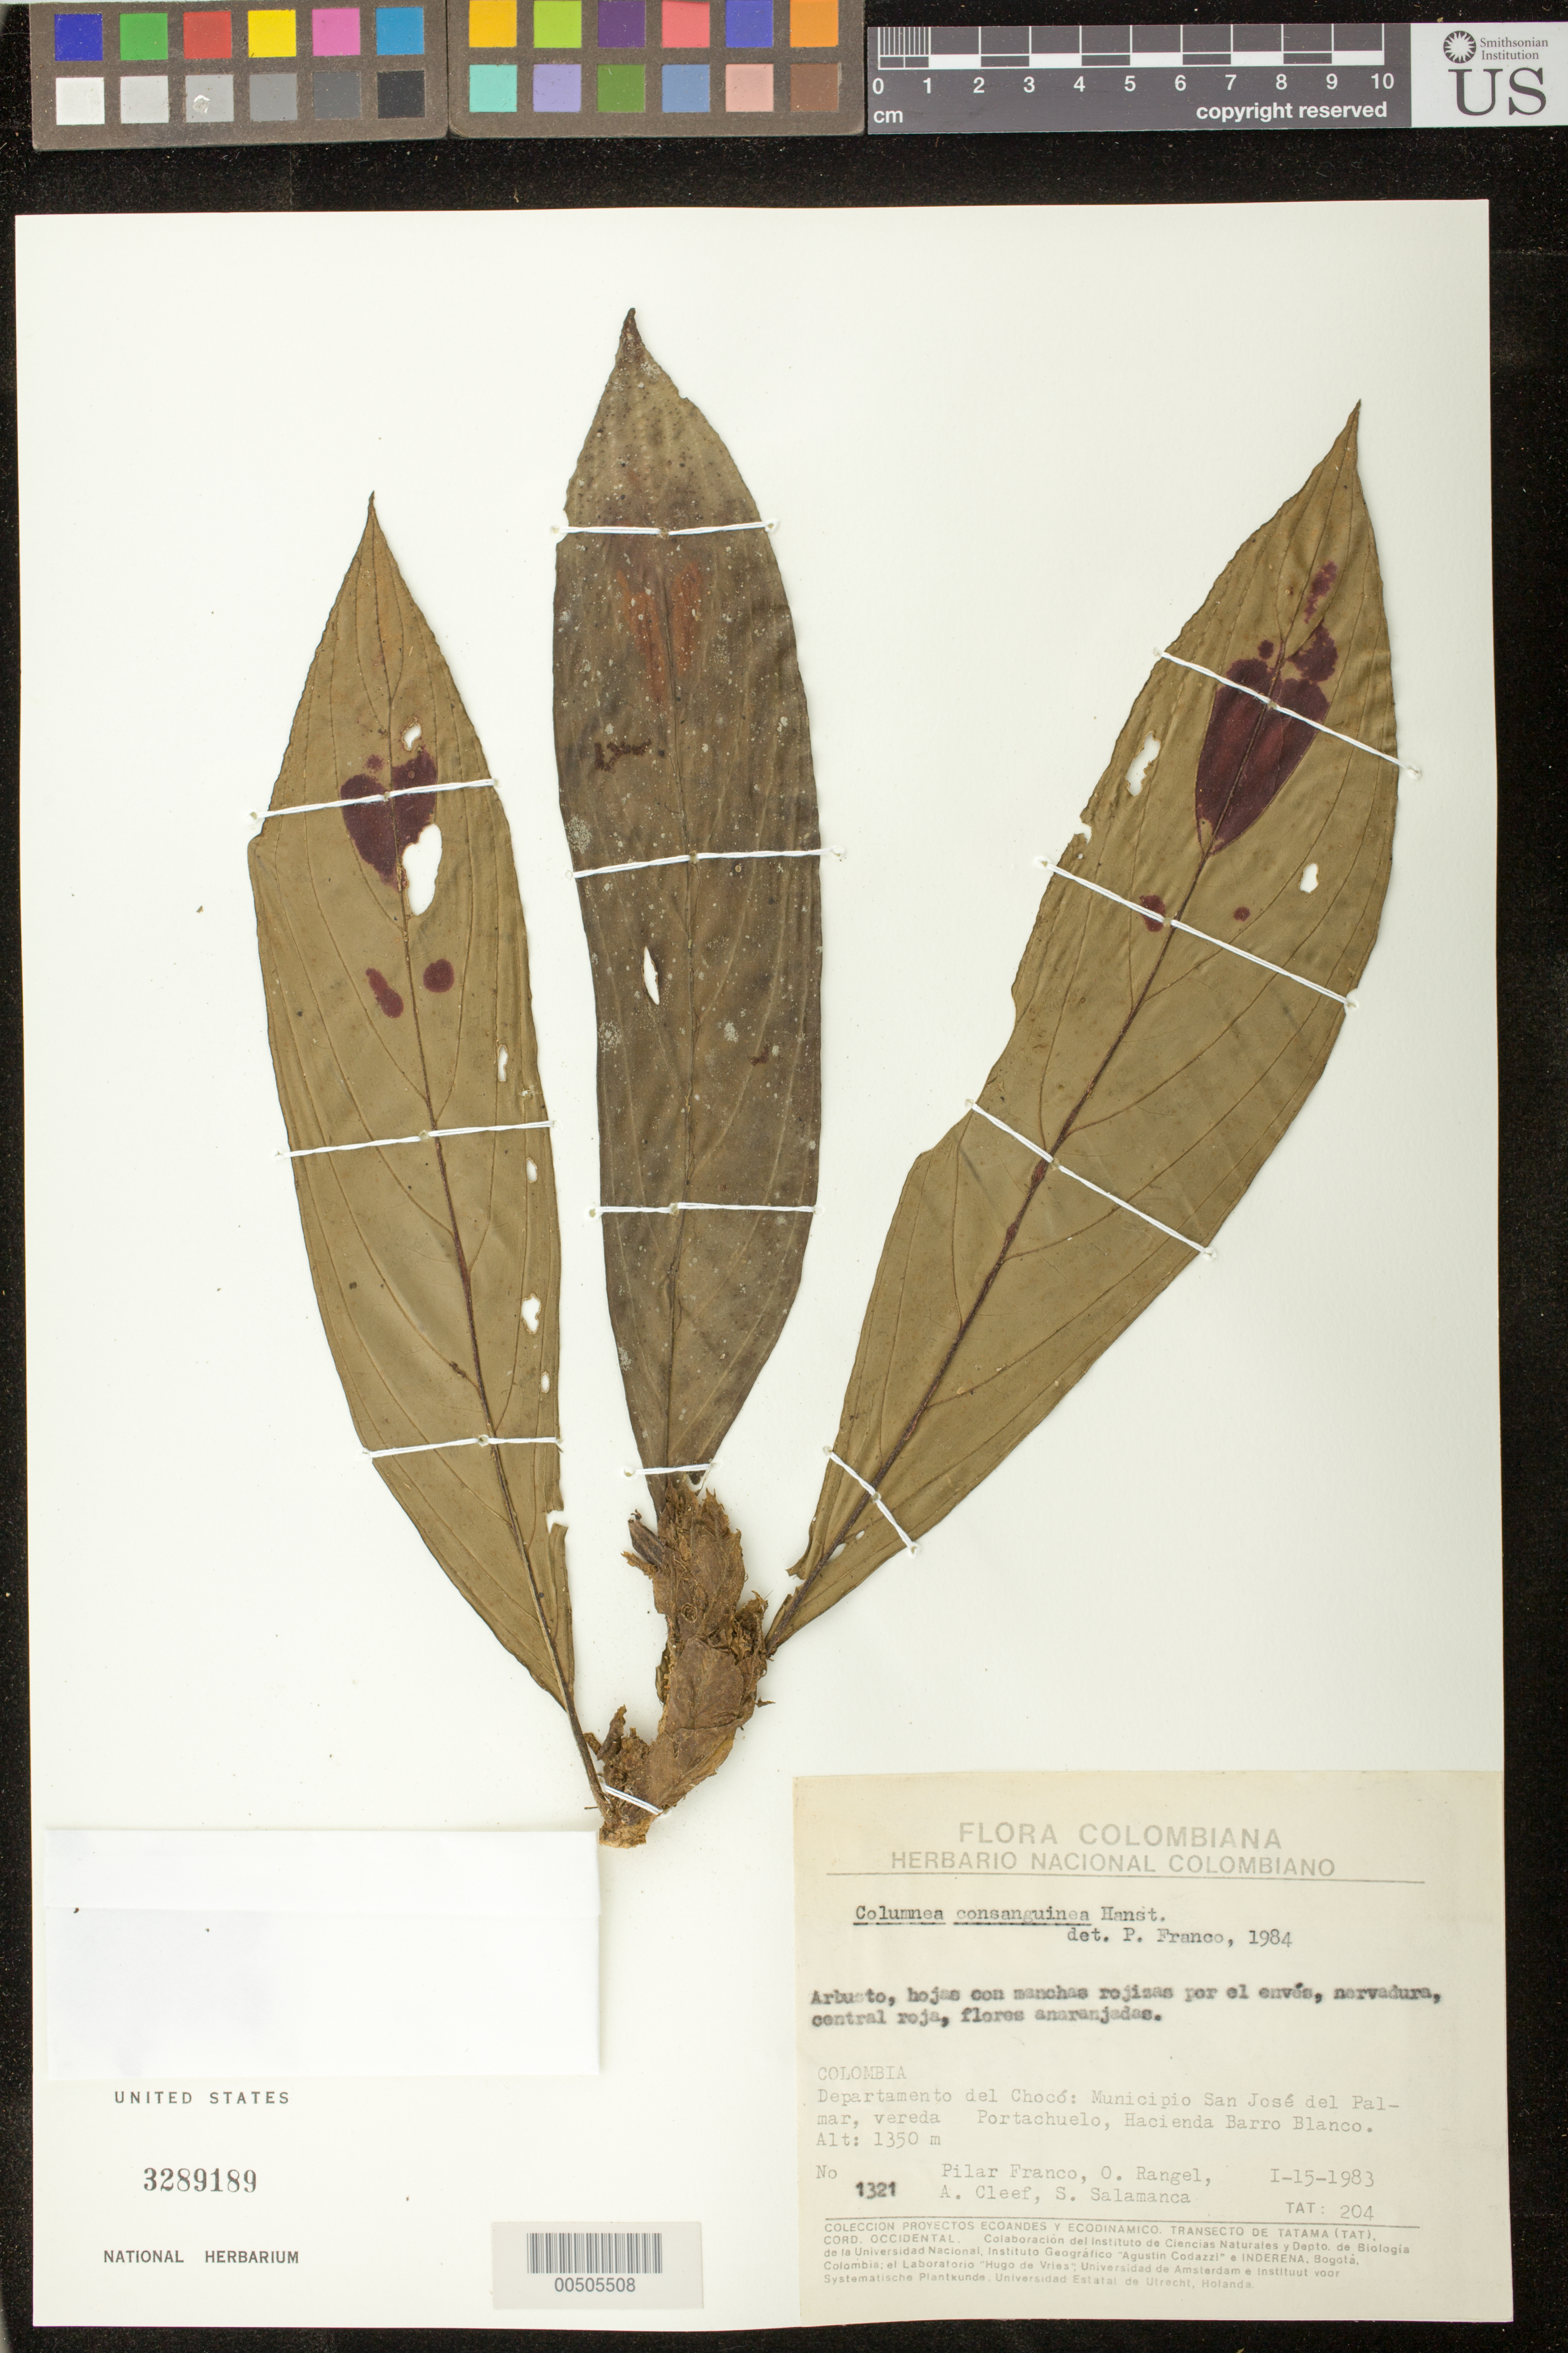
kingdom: Plantae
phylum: Tracheophyta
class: Magnoliopsida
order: Lamiales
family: Gesneriaceae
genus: Columnea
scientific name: Columnea consanguinea Hanst. var. consanguinea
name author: (Hanst.) Hanst.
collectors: P. Franco Roselli, J. O. Rangel Ch., A. M. Cleef & S. Salamanca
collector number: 1321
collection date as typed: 15 Jan 1983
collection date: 1983-01-15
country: Colombia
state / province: Chocó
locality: San Jose del Palmar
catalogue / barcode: US 3289189